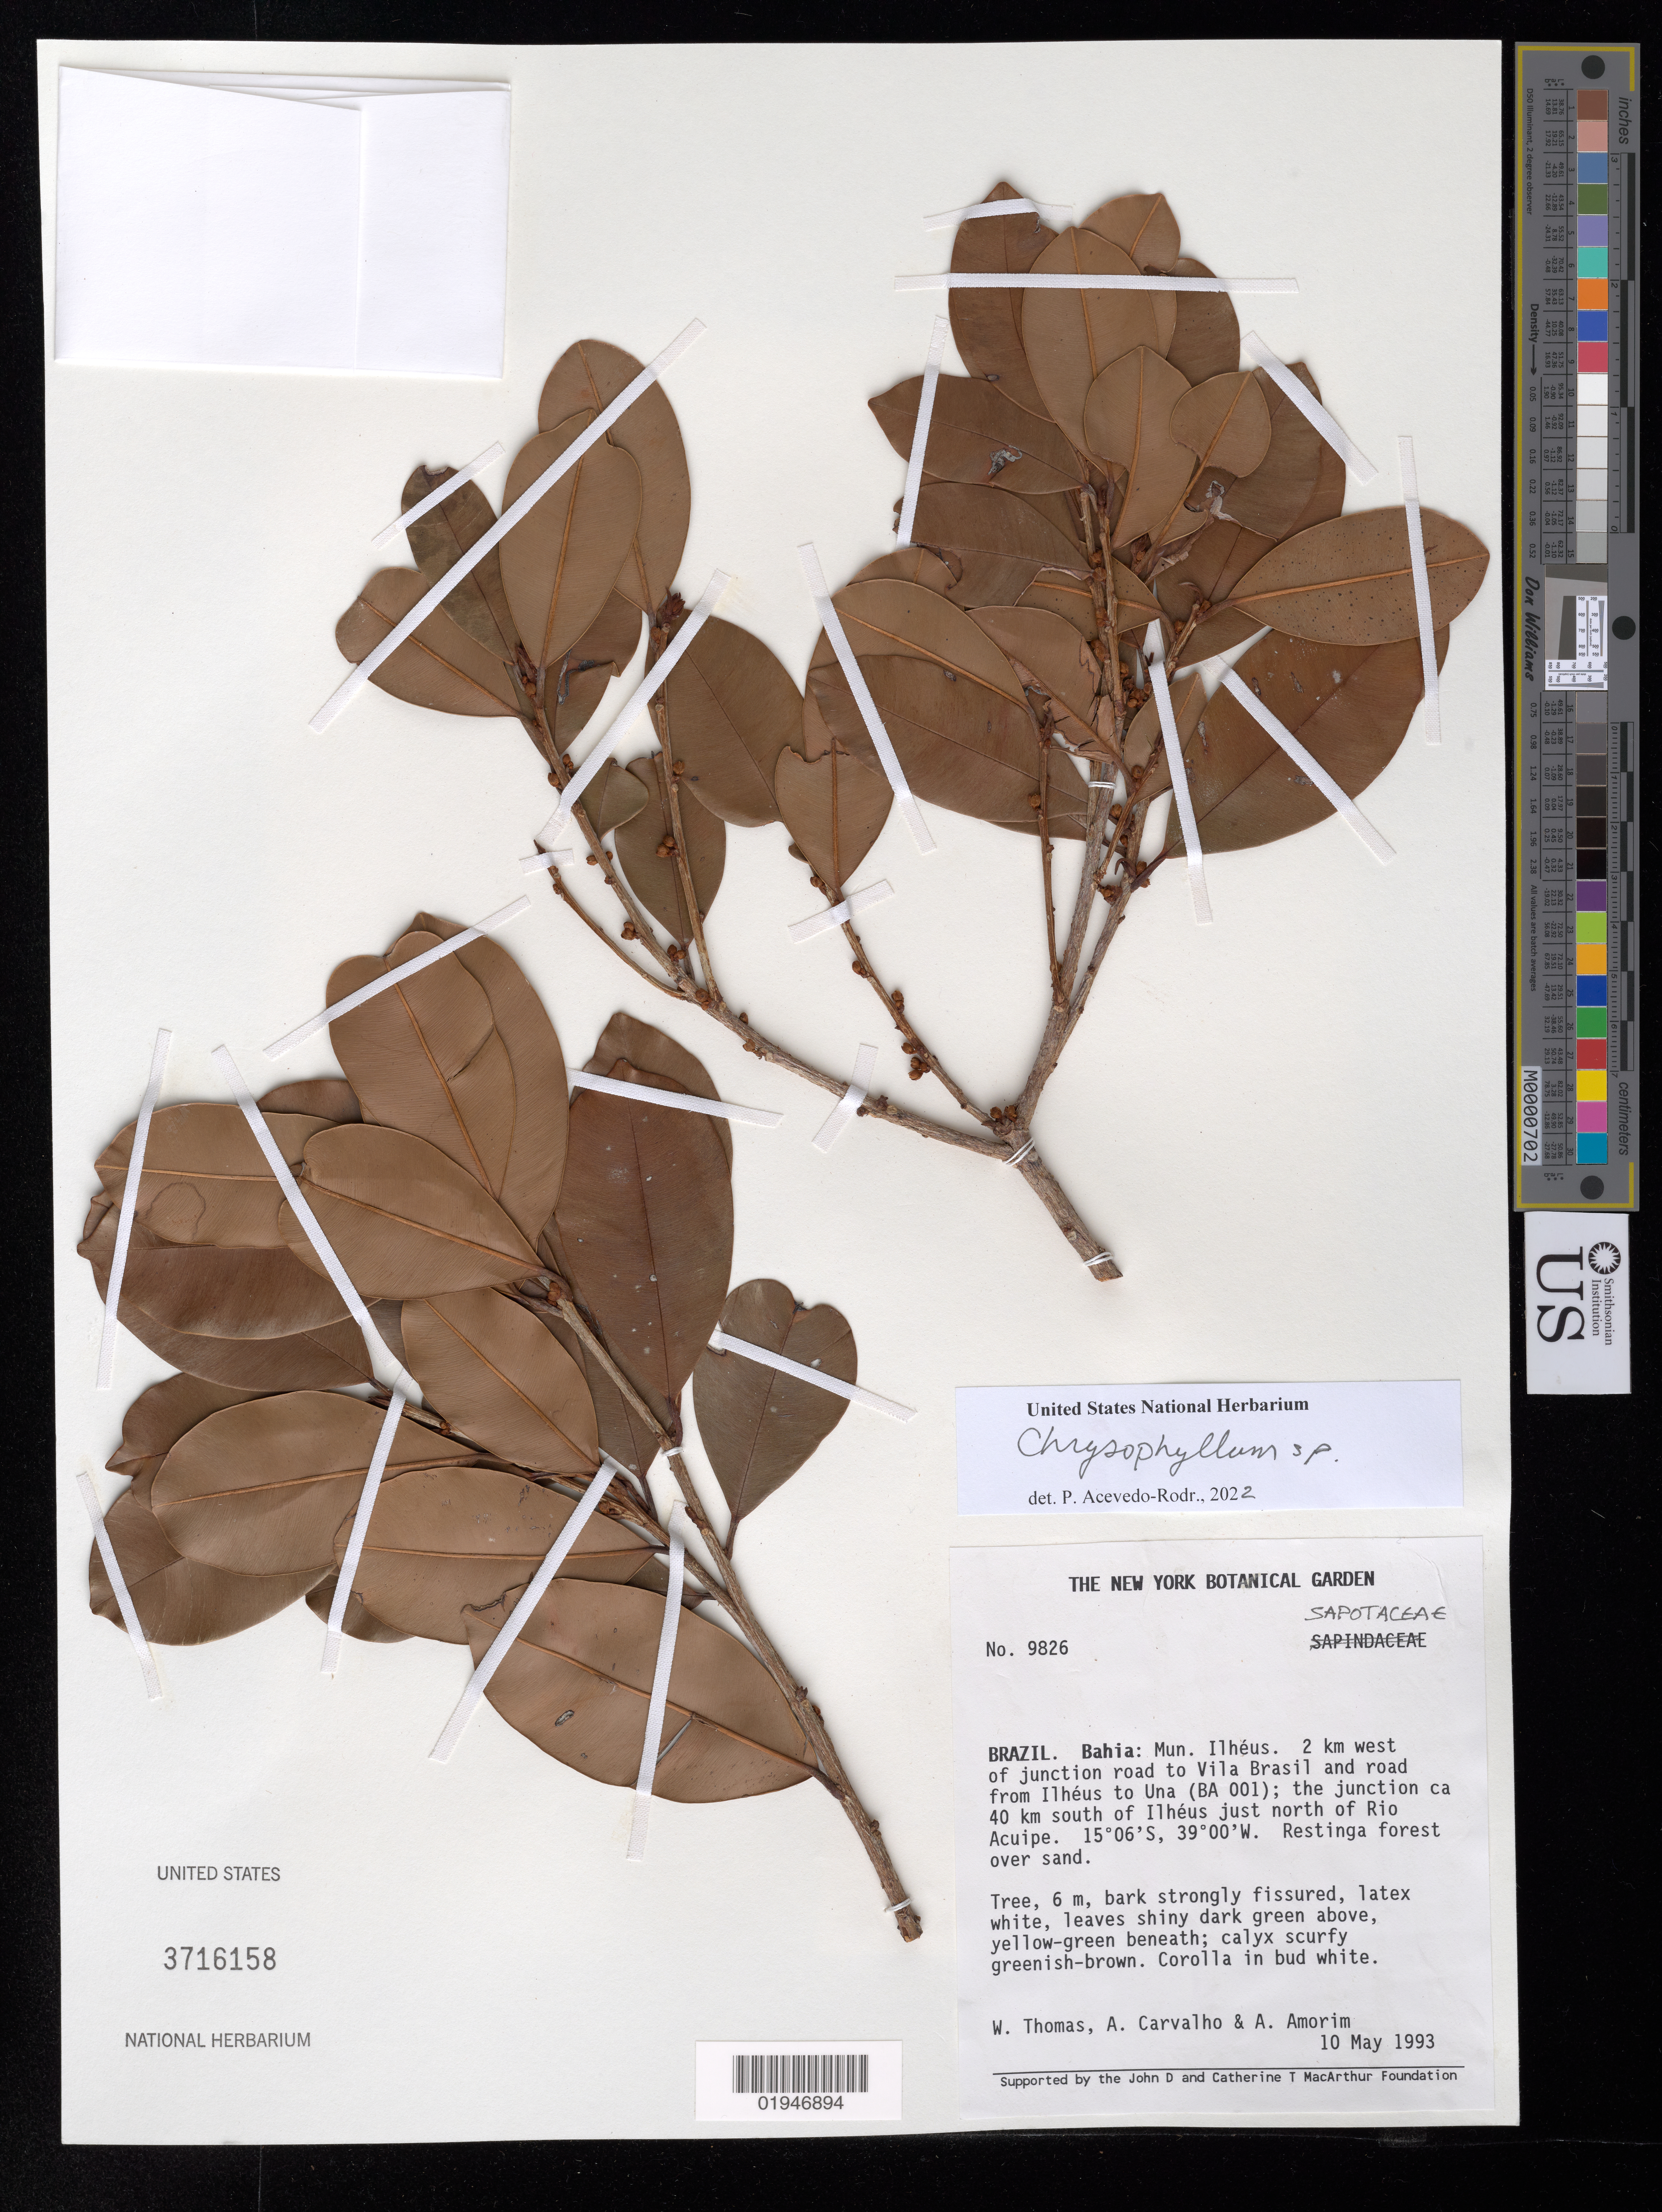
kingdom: Plantae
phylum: Tracheophyta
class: Magnoliopsida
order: Ericales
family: Sapotaceae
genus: Chrysophyllum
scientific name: Chrysophyllum sp.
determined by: Acevedo-Rodríguez, P., (BOT), Smithsonian Institution - National Museum of Natural History (UNITED STATES)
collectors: W. W. Thomas, A. Carvalho & A. M. Amorim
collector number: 9826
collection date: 1993-05-10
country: Brazil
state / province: Bahia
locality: Mun. Ilhéus. 2 km W of junction road to Vila Brasil and road from Ilhéus just N or Rio Acuipe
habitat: Restinga forest over sand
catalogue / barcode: US 3716158